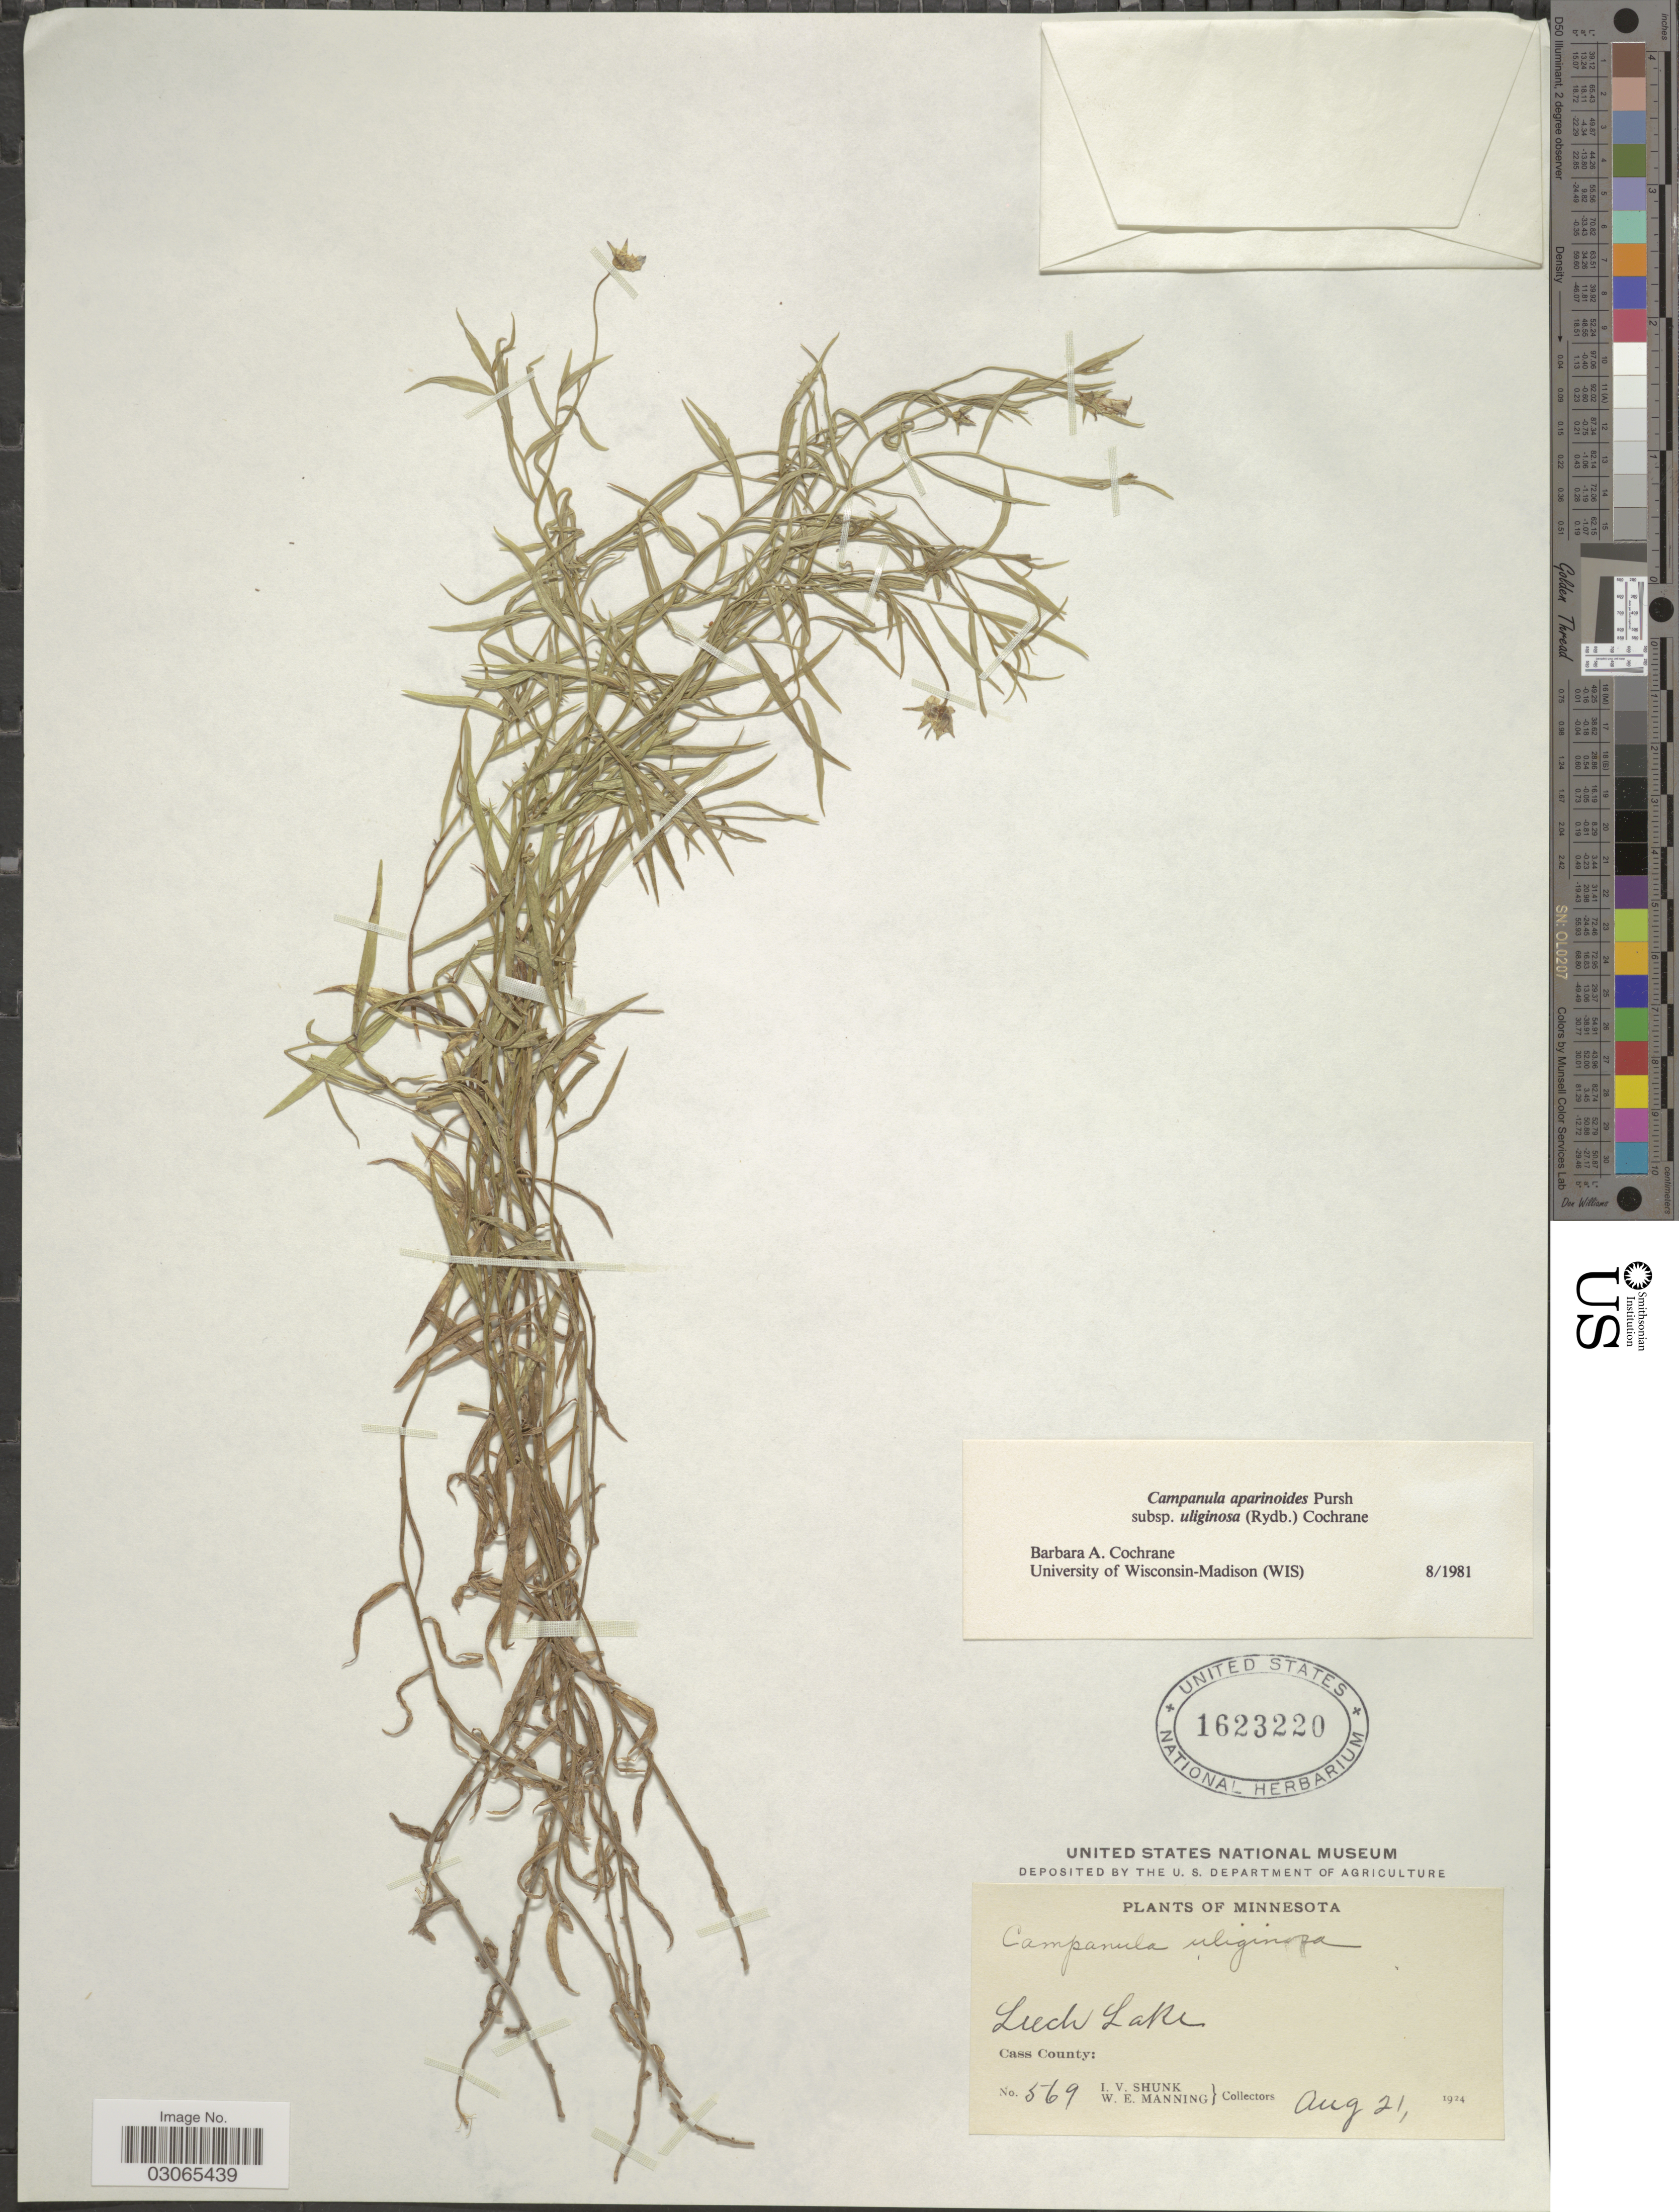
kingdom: Plantae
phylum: Tracheophyta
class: Magnoliopsida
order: Asterales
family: Campanulaceae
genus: Campanula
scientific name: Campanula aparinoides var. uliginosa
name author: (Rydb.) Gleason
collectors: I. Shunk & W. Manning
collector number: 569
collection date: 1924-08-21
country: United States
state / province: Minnesota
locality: Leech Lake, Cass County.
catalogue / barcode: US 1623220